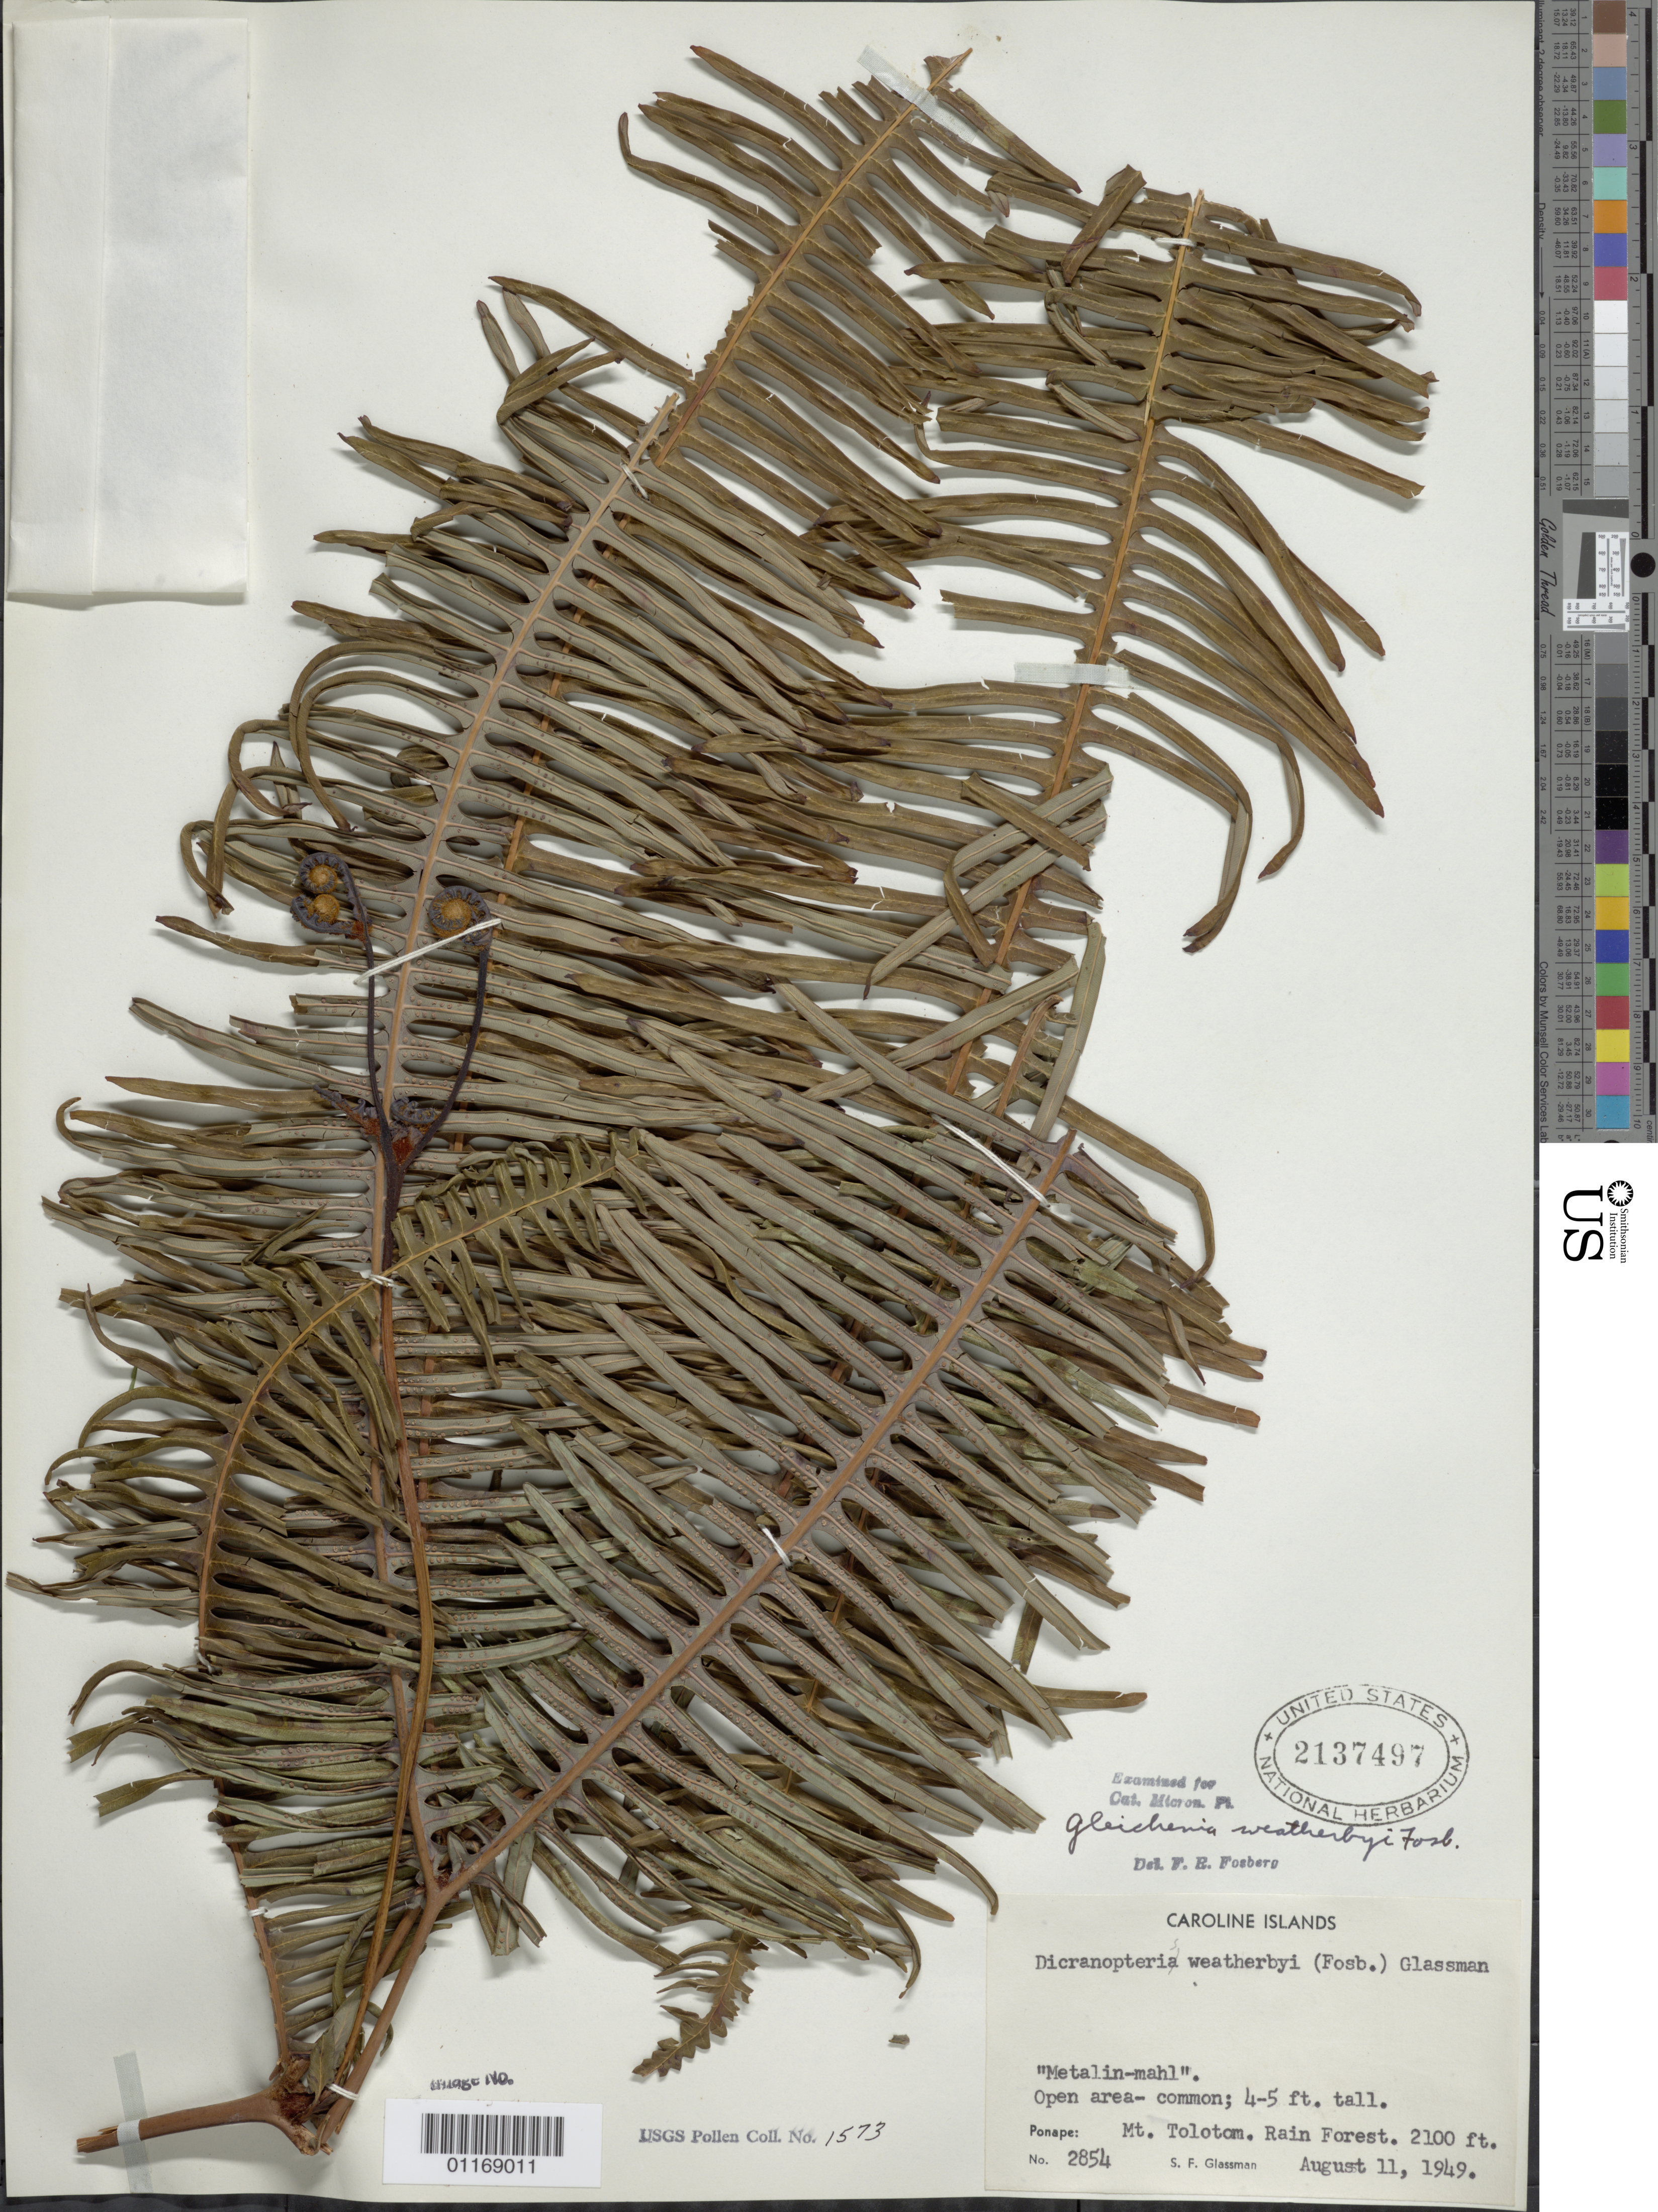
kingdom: Plantae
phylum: Tracheophyta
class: Polypodiopsida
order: Gleicheniales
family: Gleicheniaceae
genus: Dicranopteris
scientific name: Dicranopteris weatherbyi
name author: (Fosberg) Glassman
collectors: S. F. Glassman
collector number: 2854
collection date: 1949-08-11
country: Micronesia, Federated States of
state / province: Pohnpei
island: Pohnpei [Ponape]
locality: Mt. Tolotom.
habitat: Rain forest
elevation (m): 640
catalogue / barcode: US 2137497